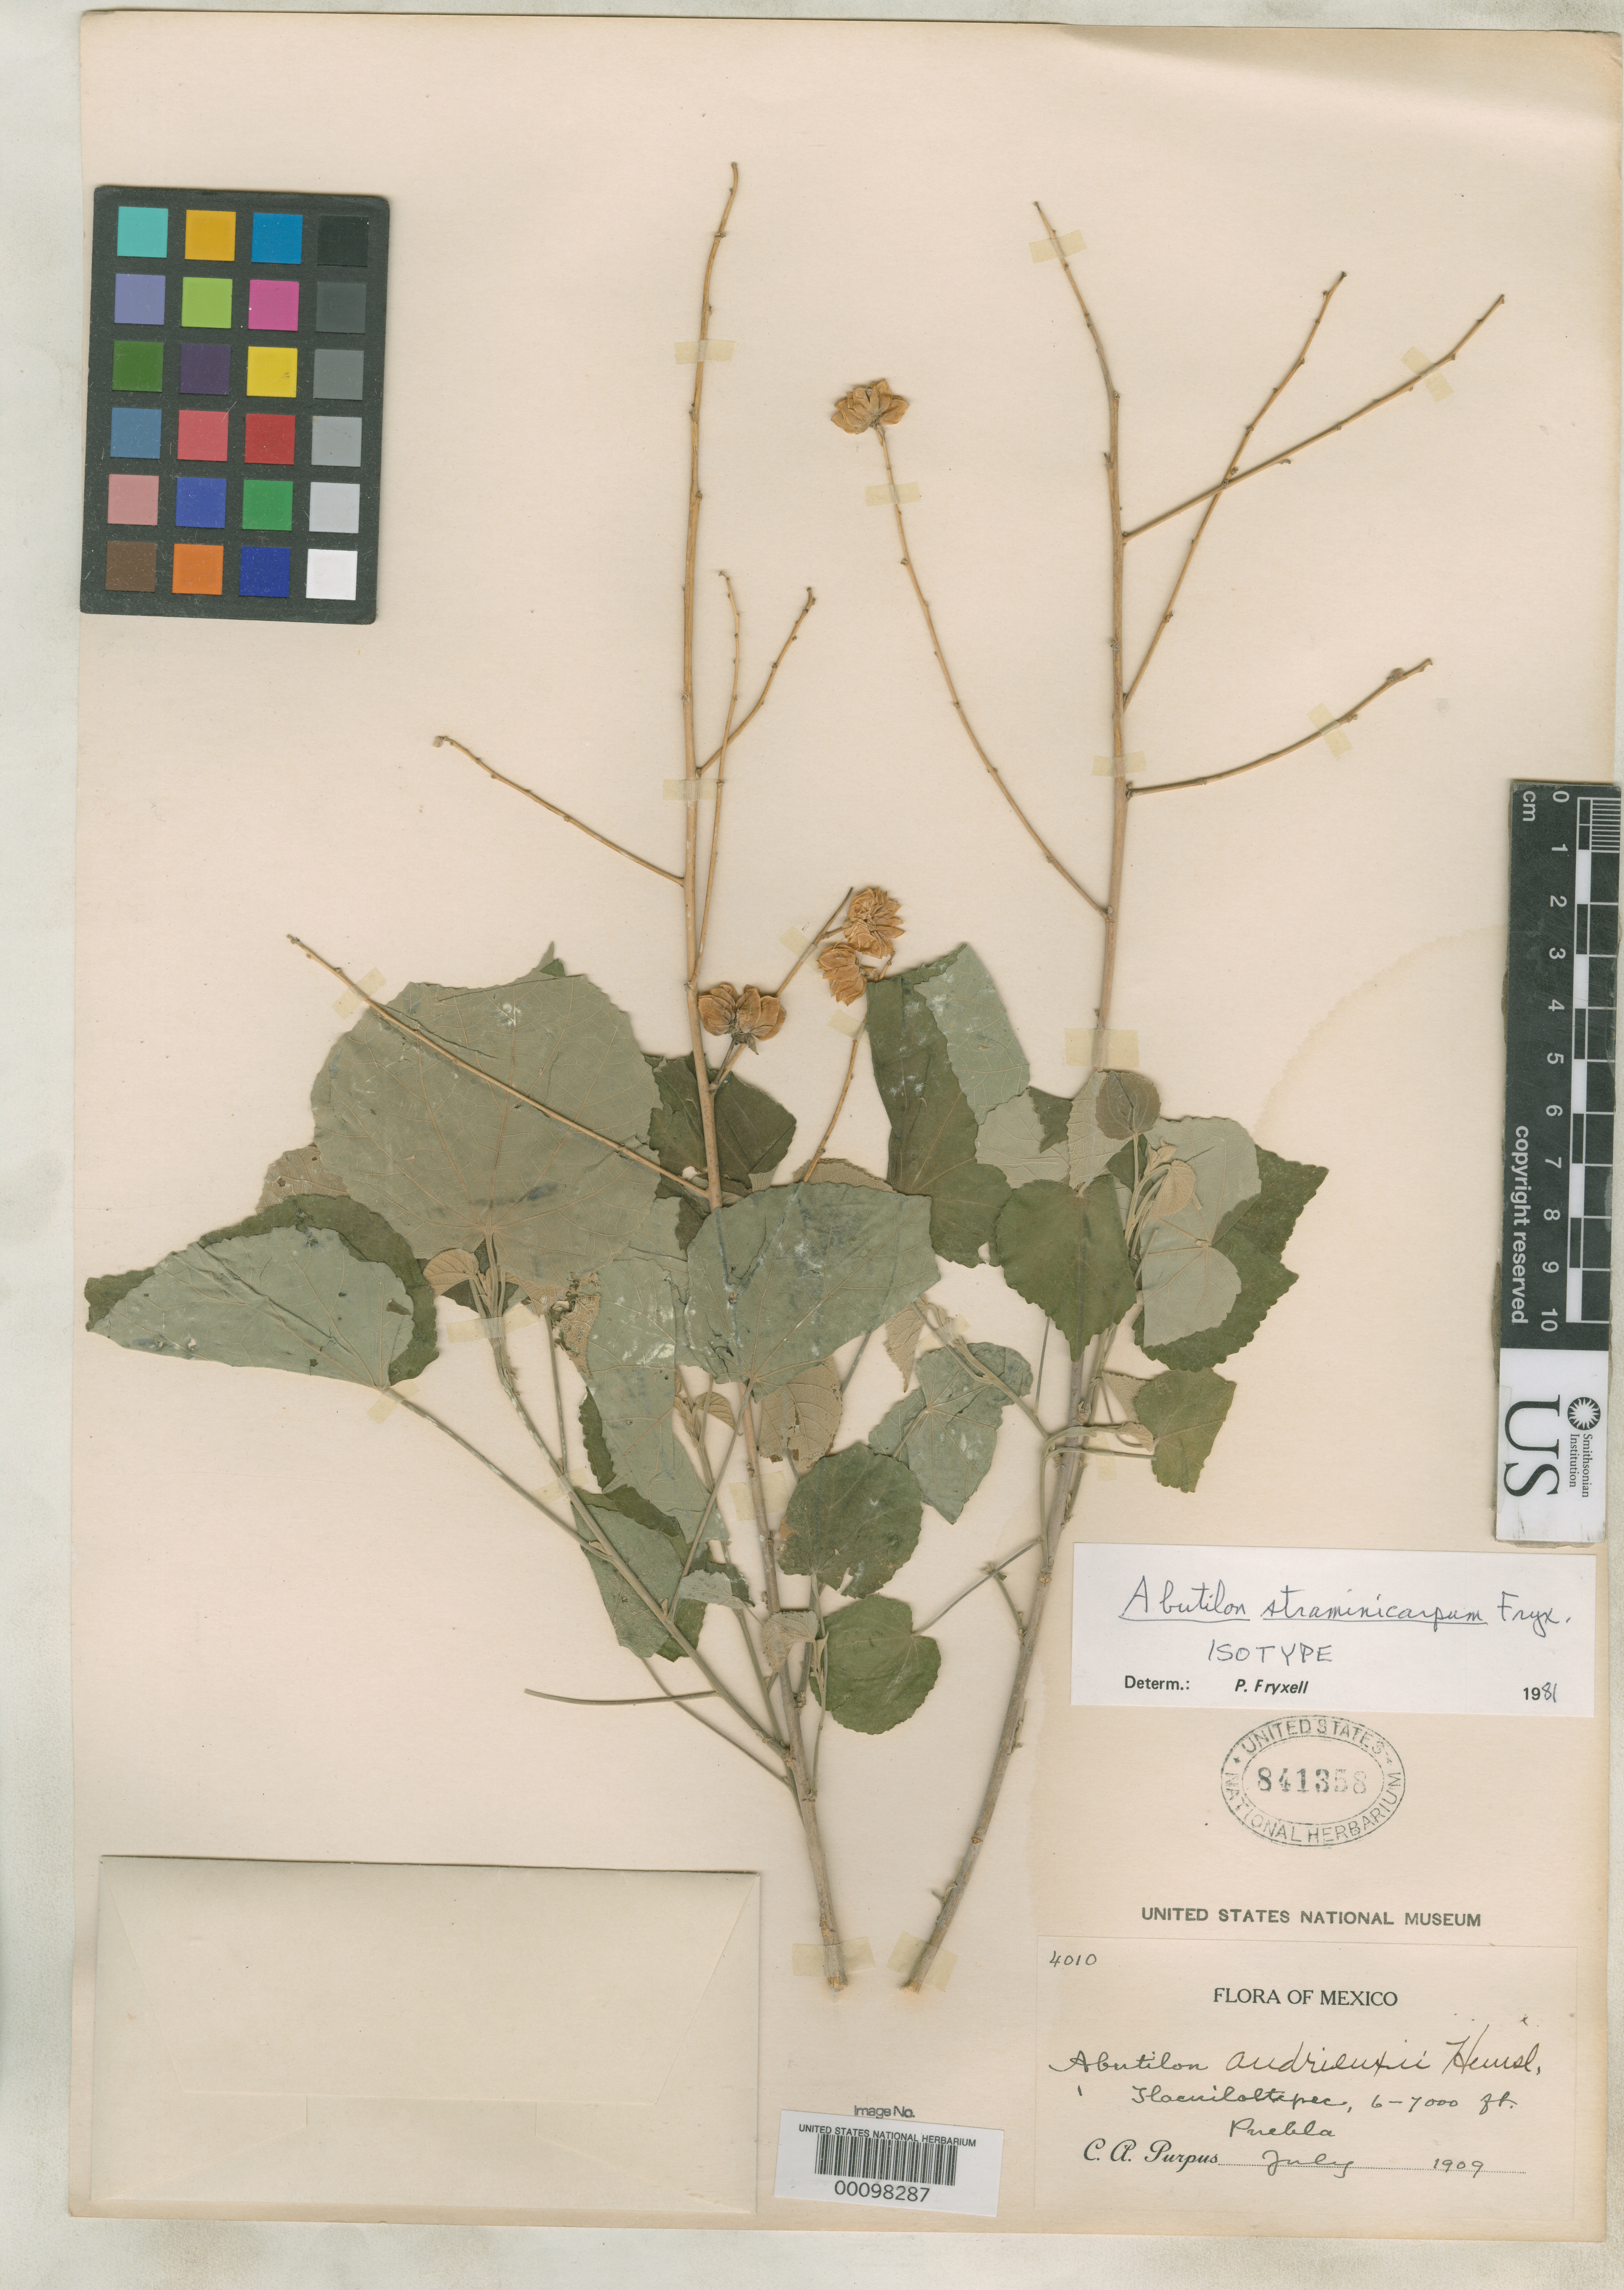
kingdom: Plantae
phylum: Tracheophyta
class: Magnoliopsida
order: Malvales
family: Malvaceae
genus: Abutilon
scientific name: Abutilon straminicarpum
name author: Fryxell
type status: Isotype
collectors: C. A. Purpus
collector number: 4010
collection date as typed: Jul 1909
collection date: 1909-07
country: Mexico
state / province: Puebla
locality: Tlacuiloltepec. (Municipio Caltepec; San Simon); alt. 6000-7000 ft.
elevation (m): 1829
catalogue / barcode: US 841358